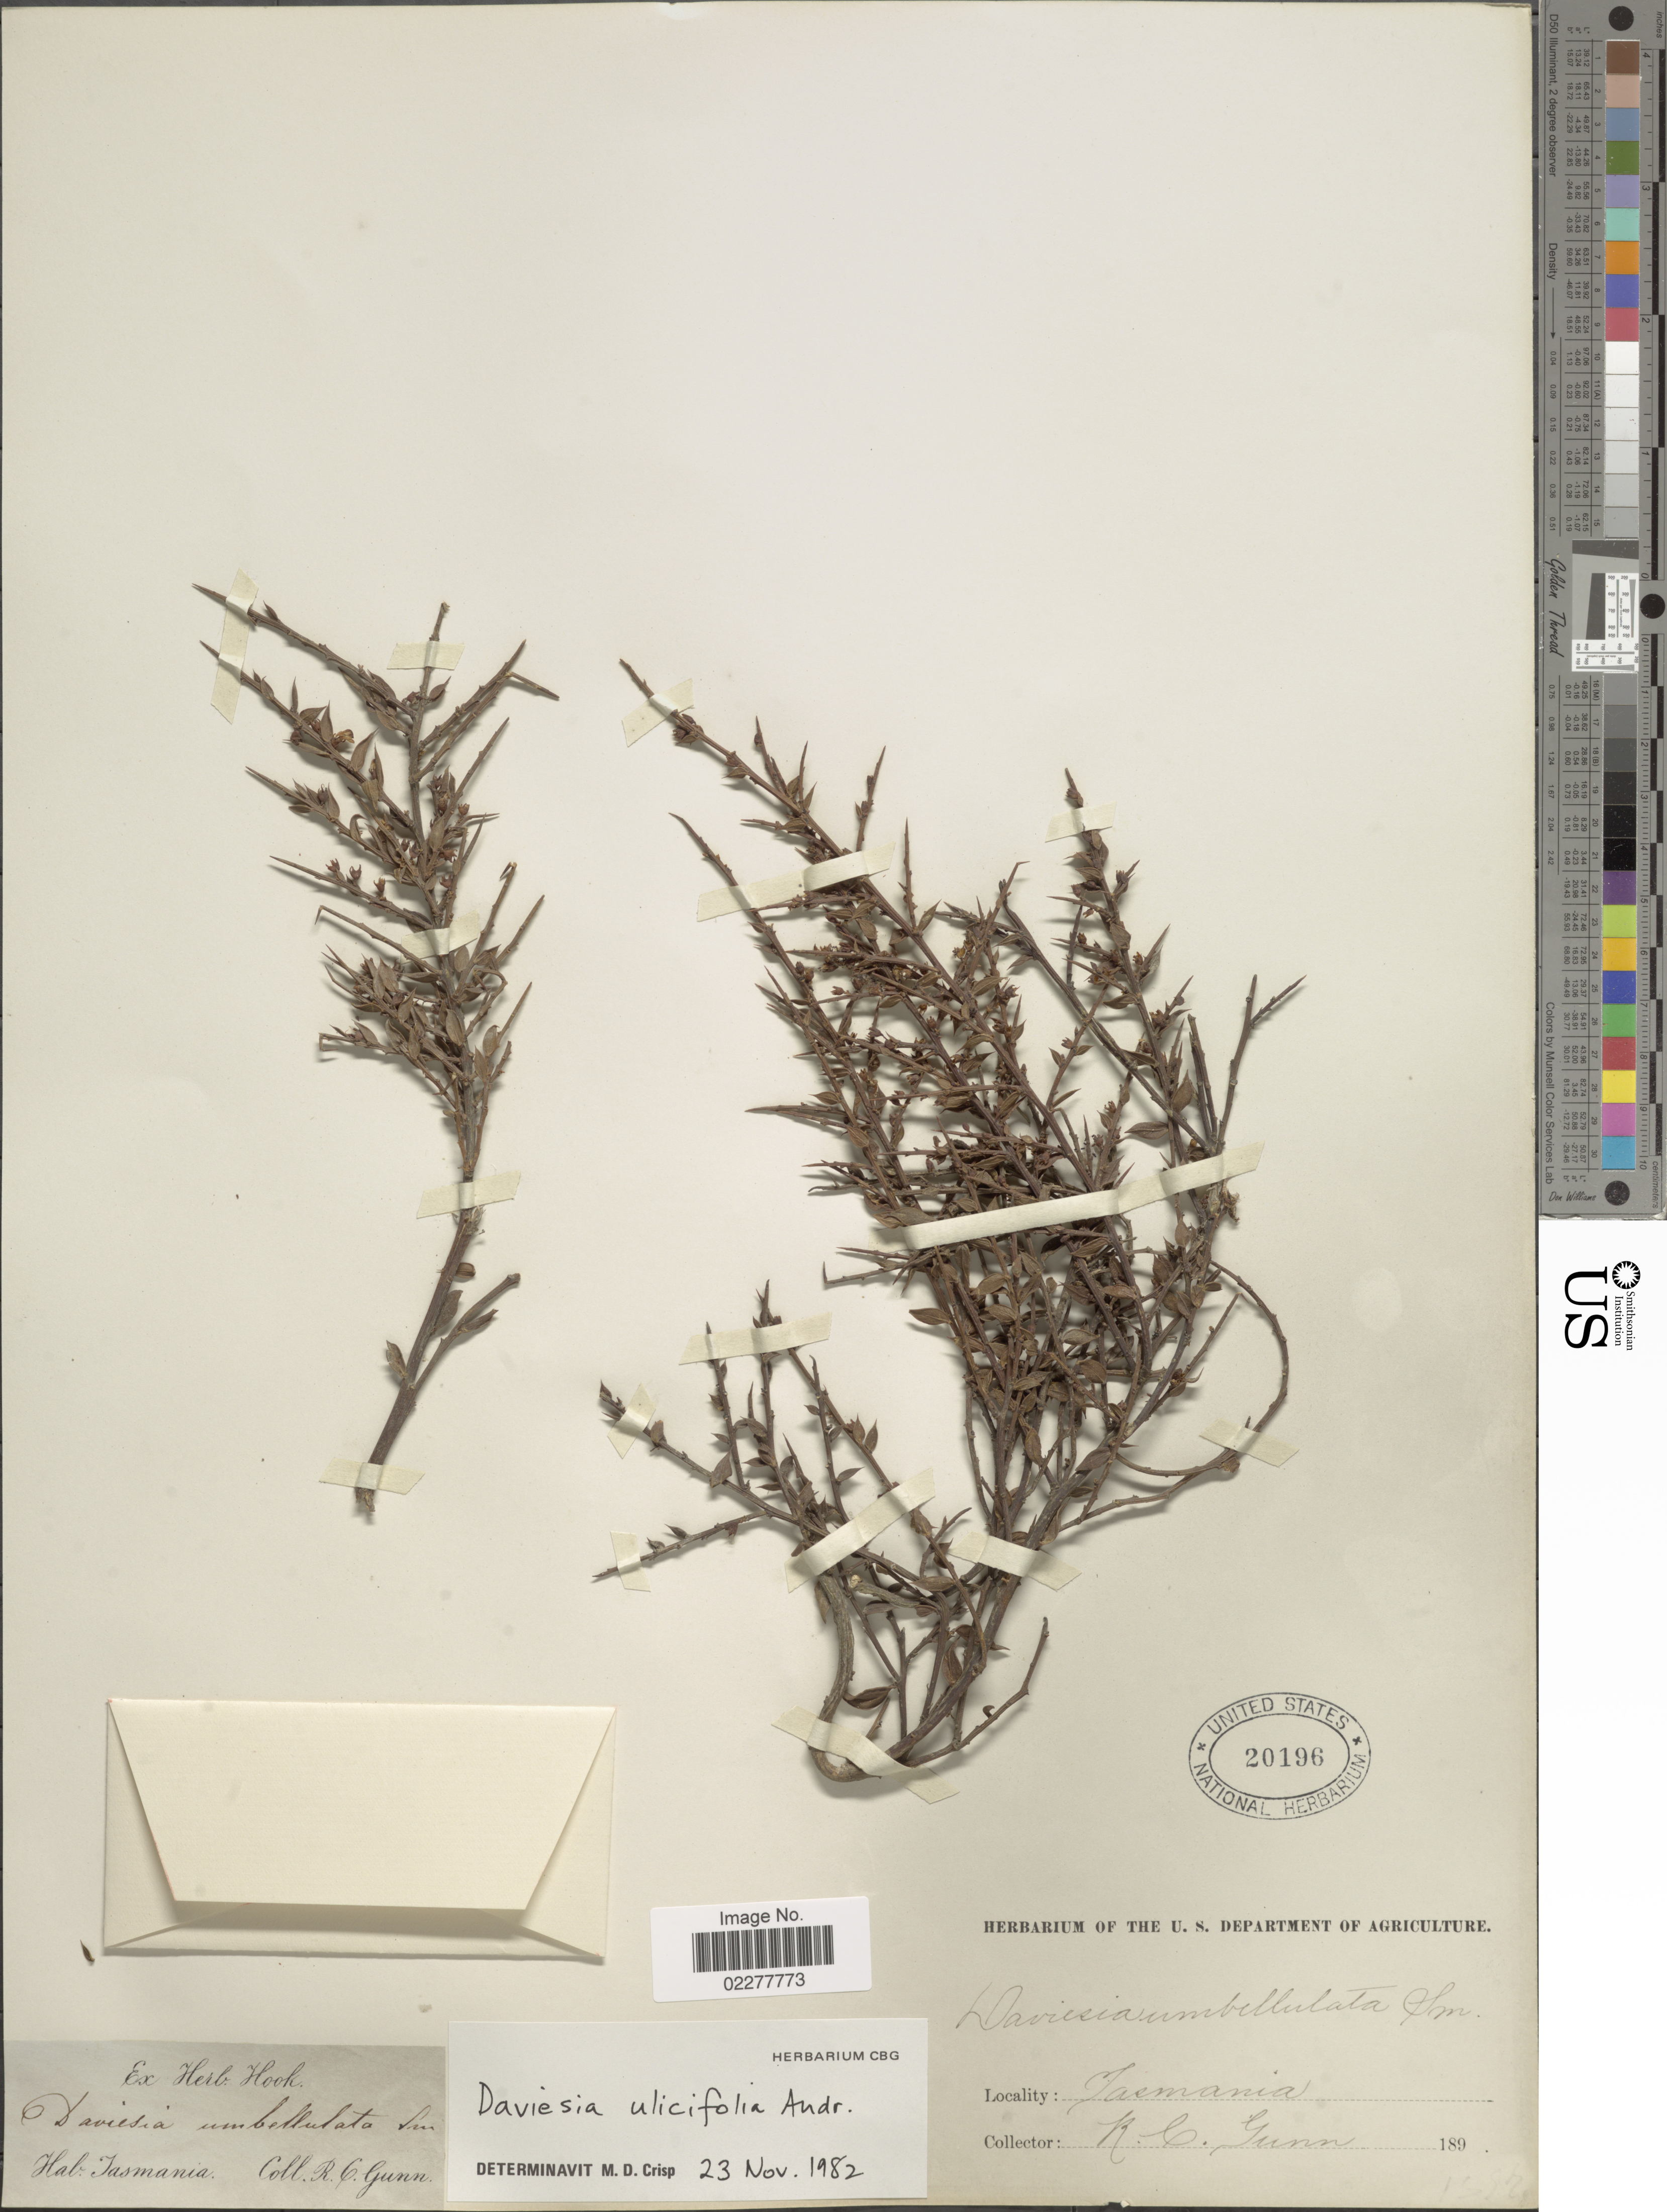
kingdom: Plantae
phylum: Tracheophyta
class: Magnoliopsida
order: Fabales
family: Fabaceae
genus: Daviesia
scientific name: Daviesia ulicifolia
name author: Andrews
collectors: R. Gunn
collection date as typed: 189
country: Australia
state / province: Tasmania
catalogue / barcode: US 20196